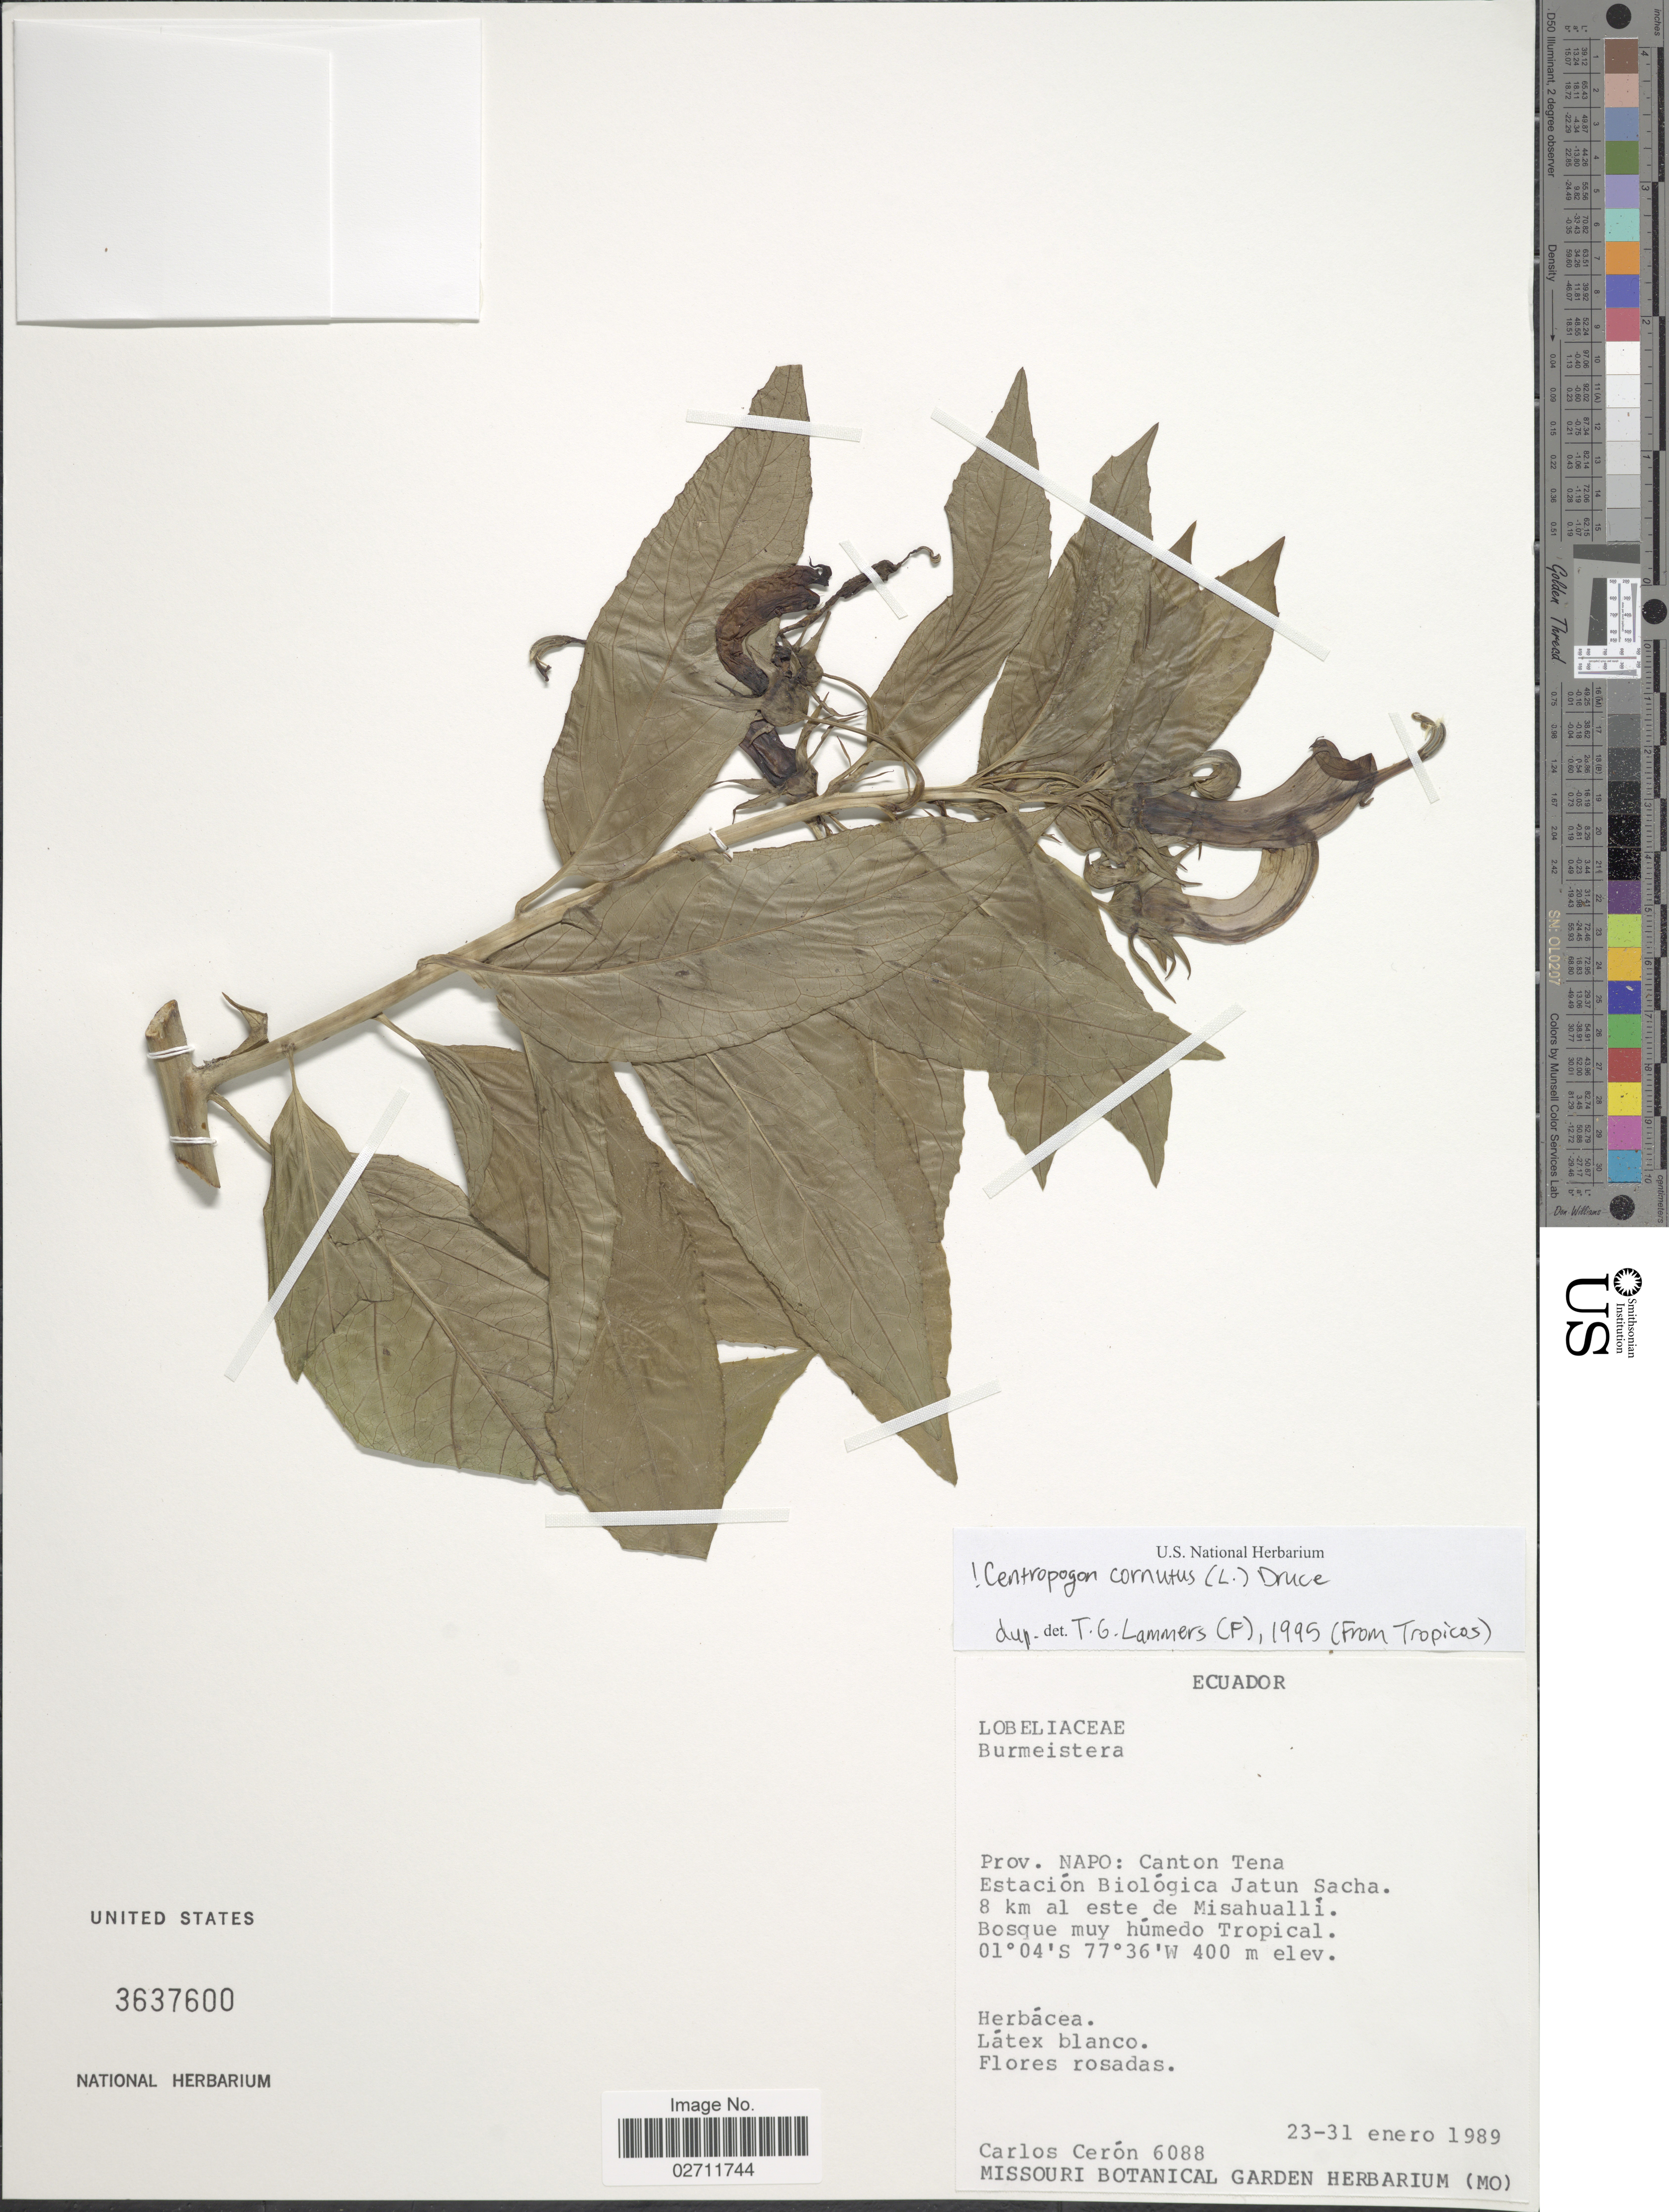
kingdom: Plantae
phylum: Tracheophyta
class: Magnoliopsida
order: Asterales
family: Campanulaceae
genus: Centropogon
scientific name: Centropogon cornutus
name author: (L.) Druce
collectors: C. E. Cerón M.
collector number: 6088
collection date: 1989-01-23/1989-01-31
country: Ecuador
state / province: Napo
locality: Canton Tena. Estacion Biologica Jatun Sacha. 8 km al este de Misahualli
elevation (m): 400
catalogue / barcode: US 3637600